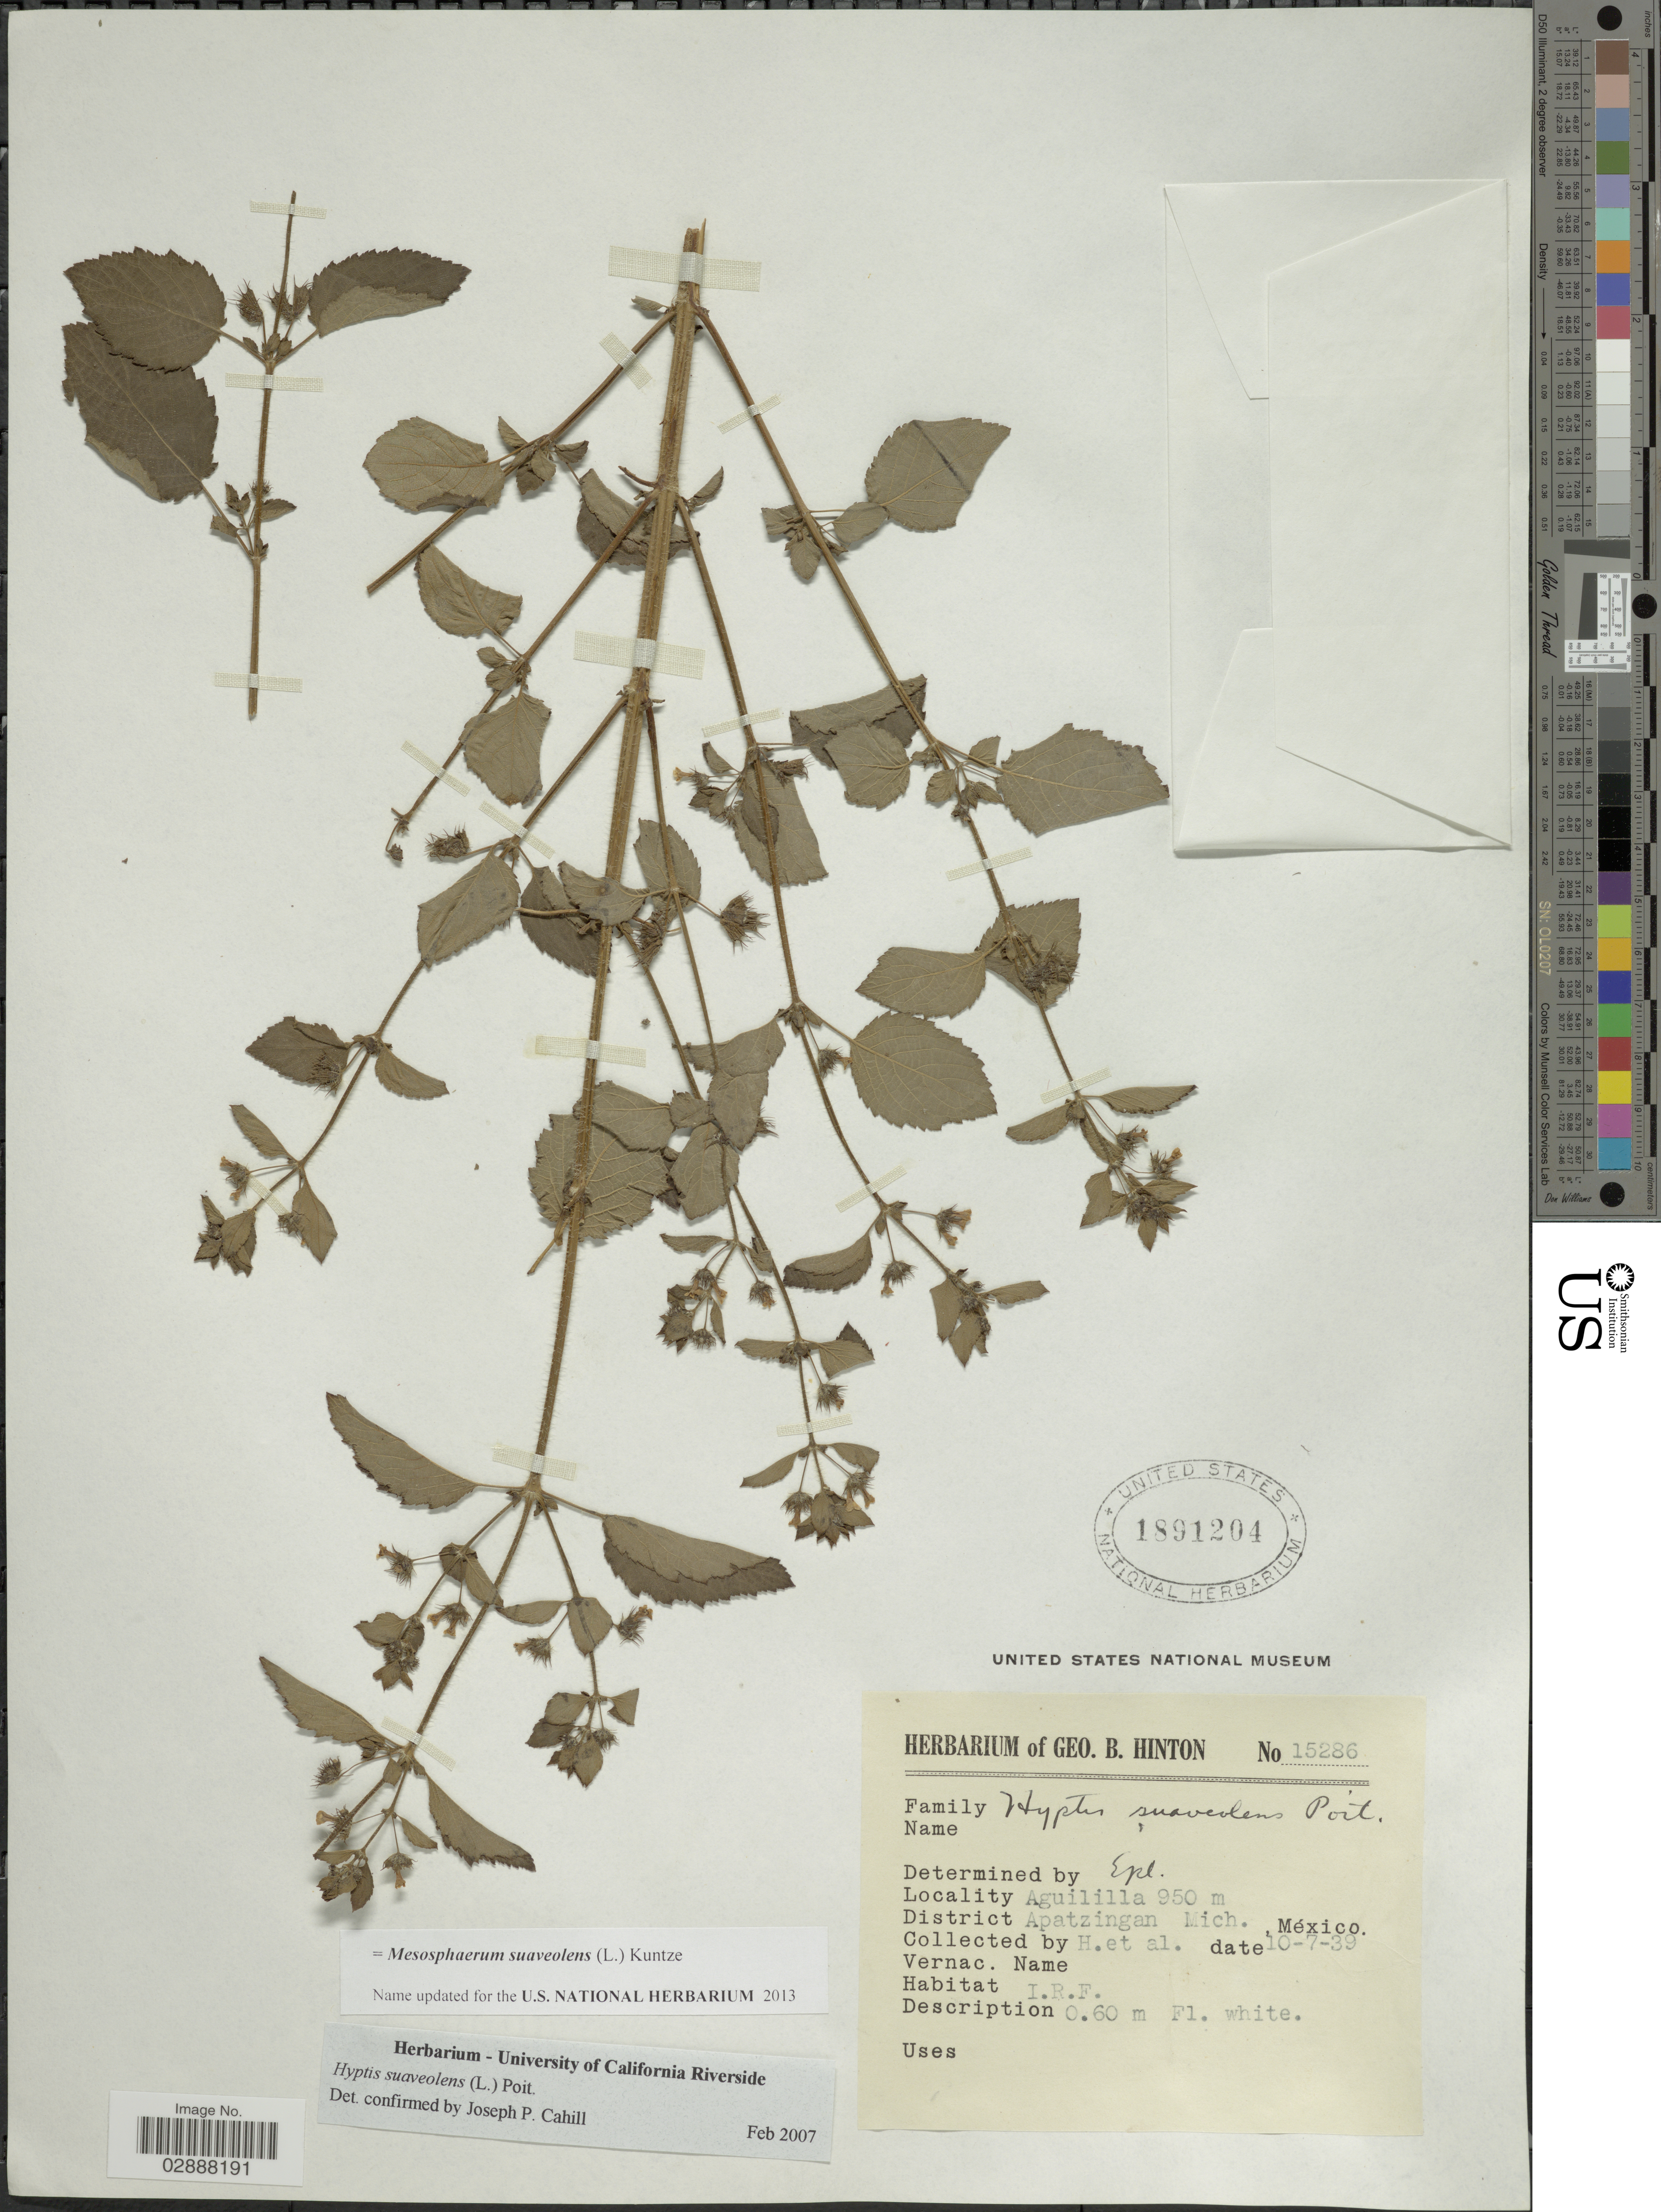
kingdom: Plantae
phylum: Tracheophyta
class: Magnoliopsida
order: Lamiales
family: Lamiaceae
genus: Mesosphaerum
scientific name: Mesosphaerum suaveolens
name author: (L.) Kuntze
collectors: G. B. Hinton & et al.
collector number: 15286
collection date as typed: Transcribed d/m/y: 10/7/39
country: Mexico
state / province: Michoacán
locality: Aguililla, District Apatzingan.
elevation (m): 950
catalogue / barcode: US 1891204